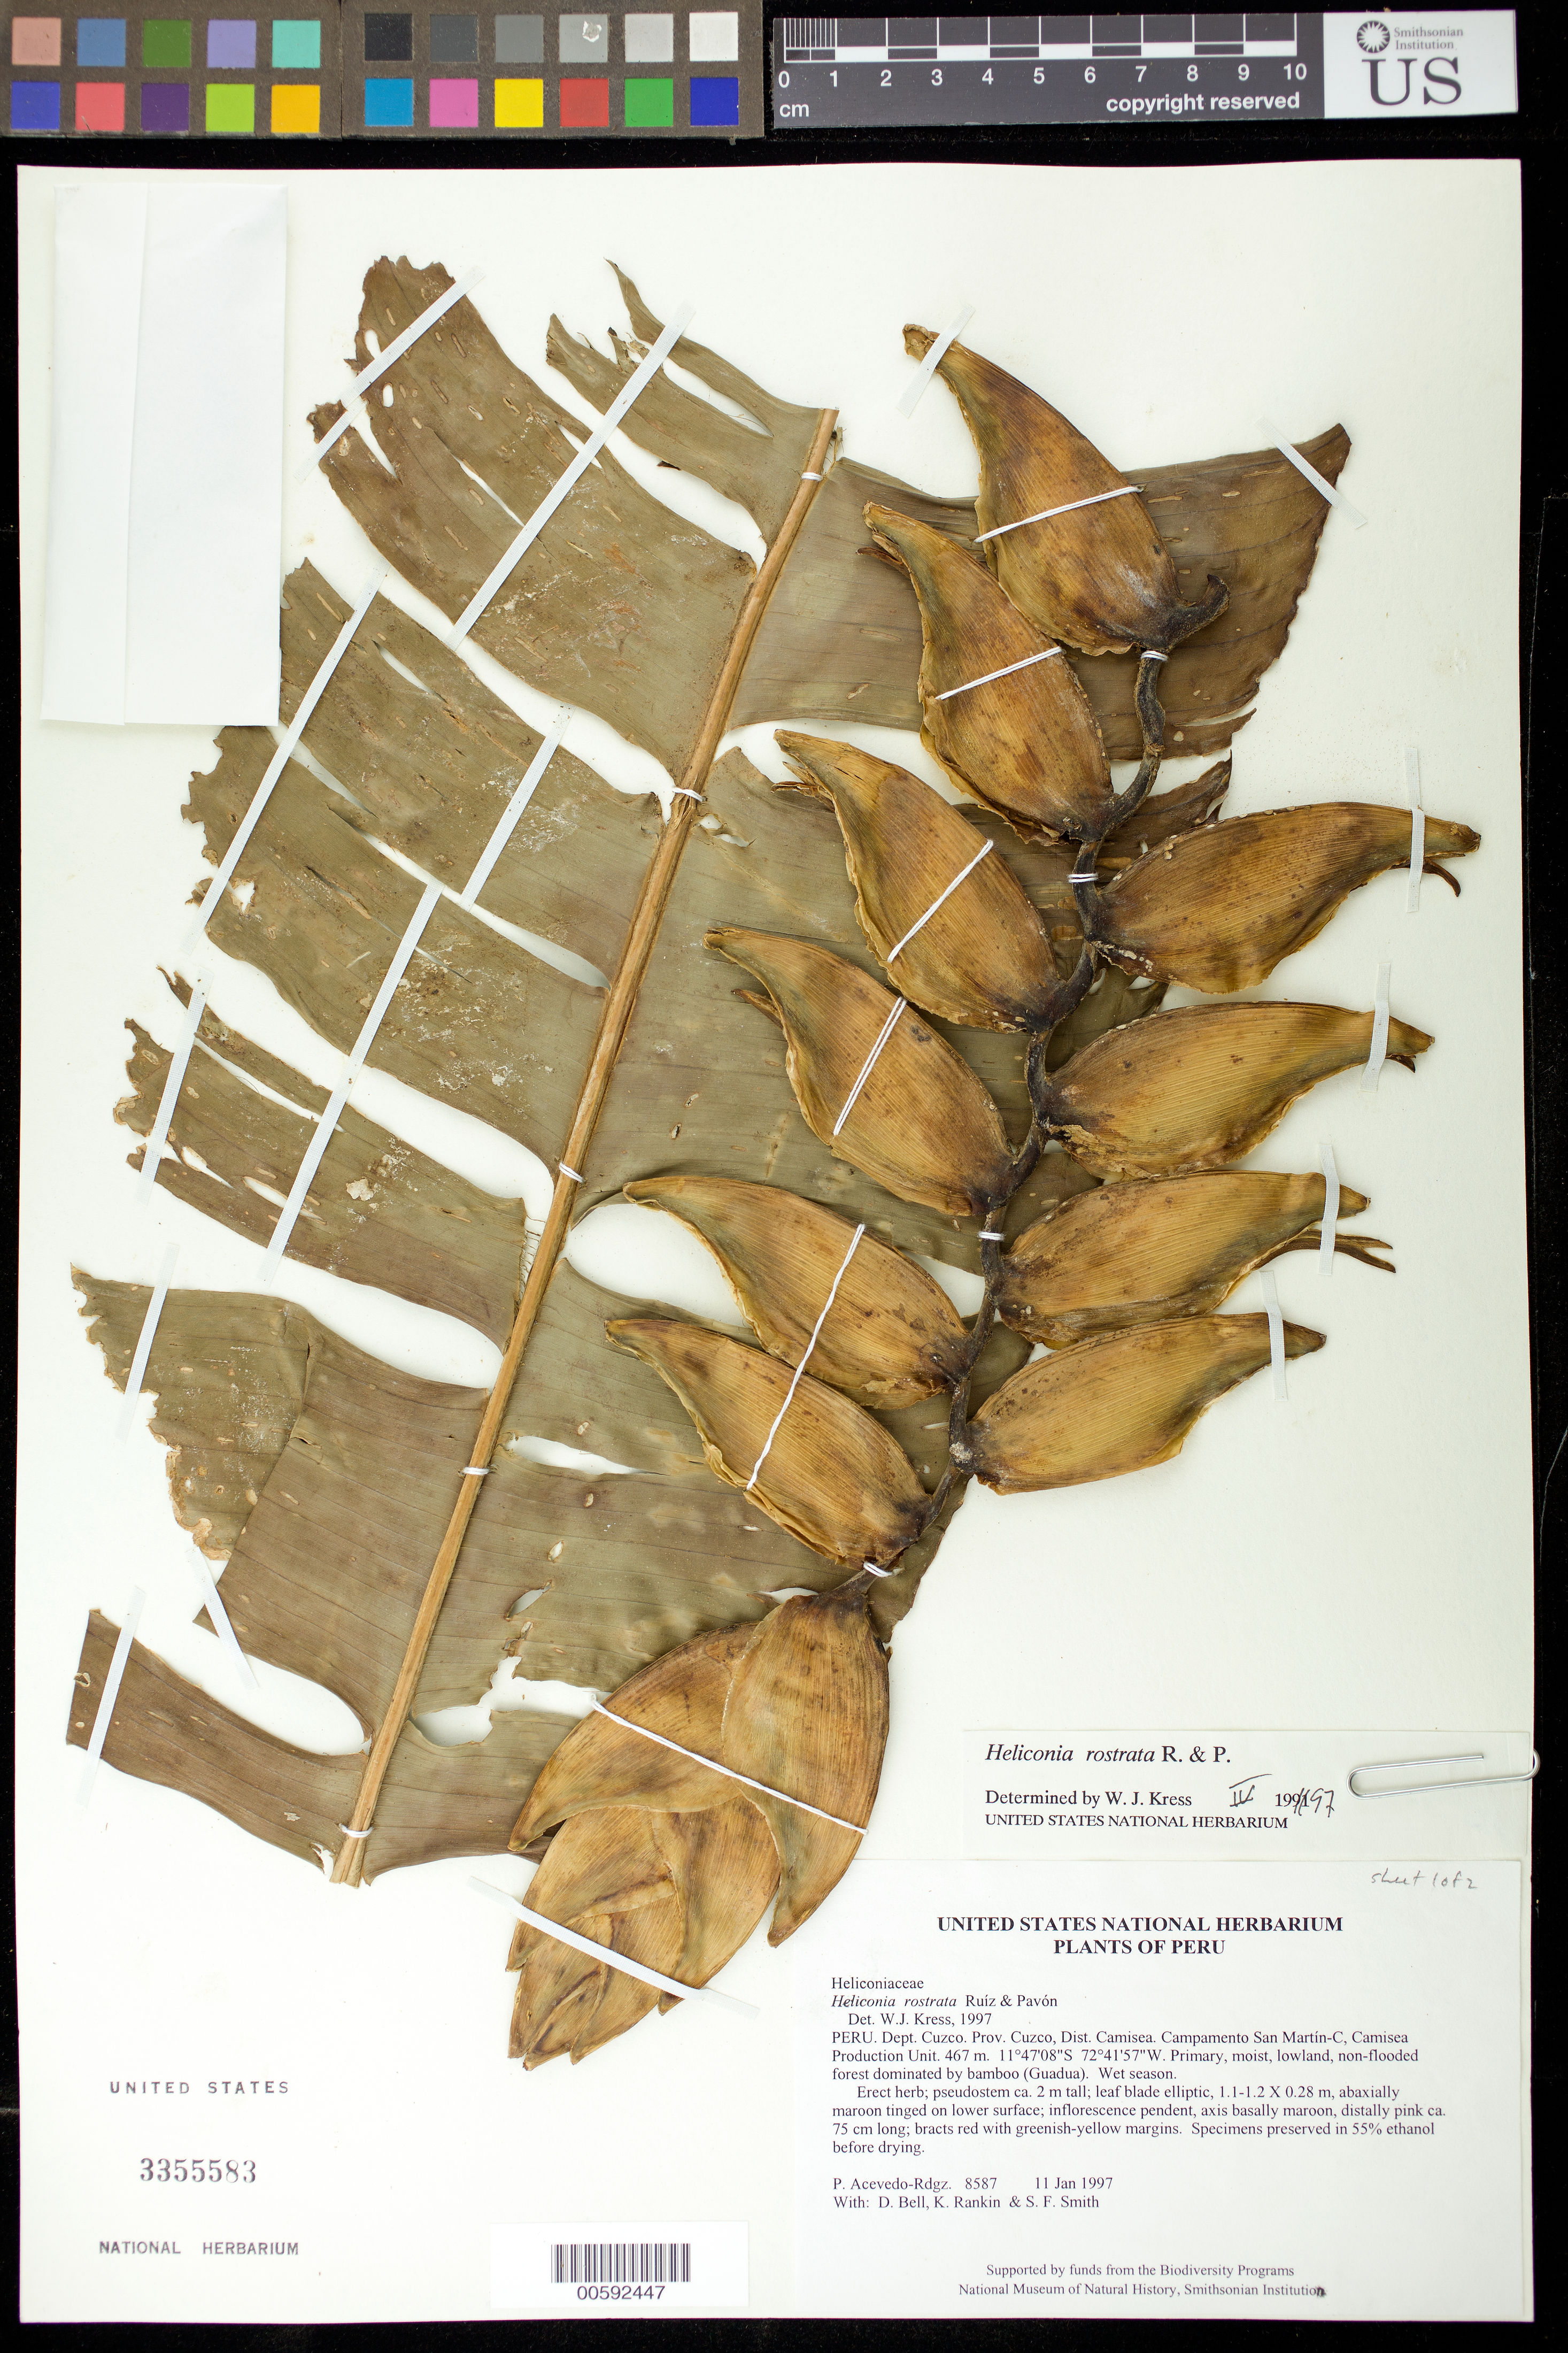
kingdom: Plantae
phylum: Tracheophyta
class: Liliopsida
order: Zingiberales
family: Heliconiaceae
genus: Heliconia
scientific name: Heliconia rostrata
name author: Ruiz & Pav.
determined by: Kress, W. J., (US), Smithsonian Institution - National Museum of Natural History (UNITED STATES)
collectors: P. Acevedo-Rodr., D. A. Bell, K. B. Rankin & S.F. Smith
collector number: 8587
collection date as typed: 11 Jan 1997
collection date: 1997-01-11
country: Peru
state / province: Cusco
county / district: Cusco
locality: Districto Camisea, Campamento San Martín-C, Camisea Production Unit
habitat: Primary, moist, lowland, non-flooded forest dominated by bamboo (Guadua). Wet season.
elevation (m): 467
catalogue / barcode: US 3355583